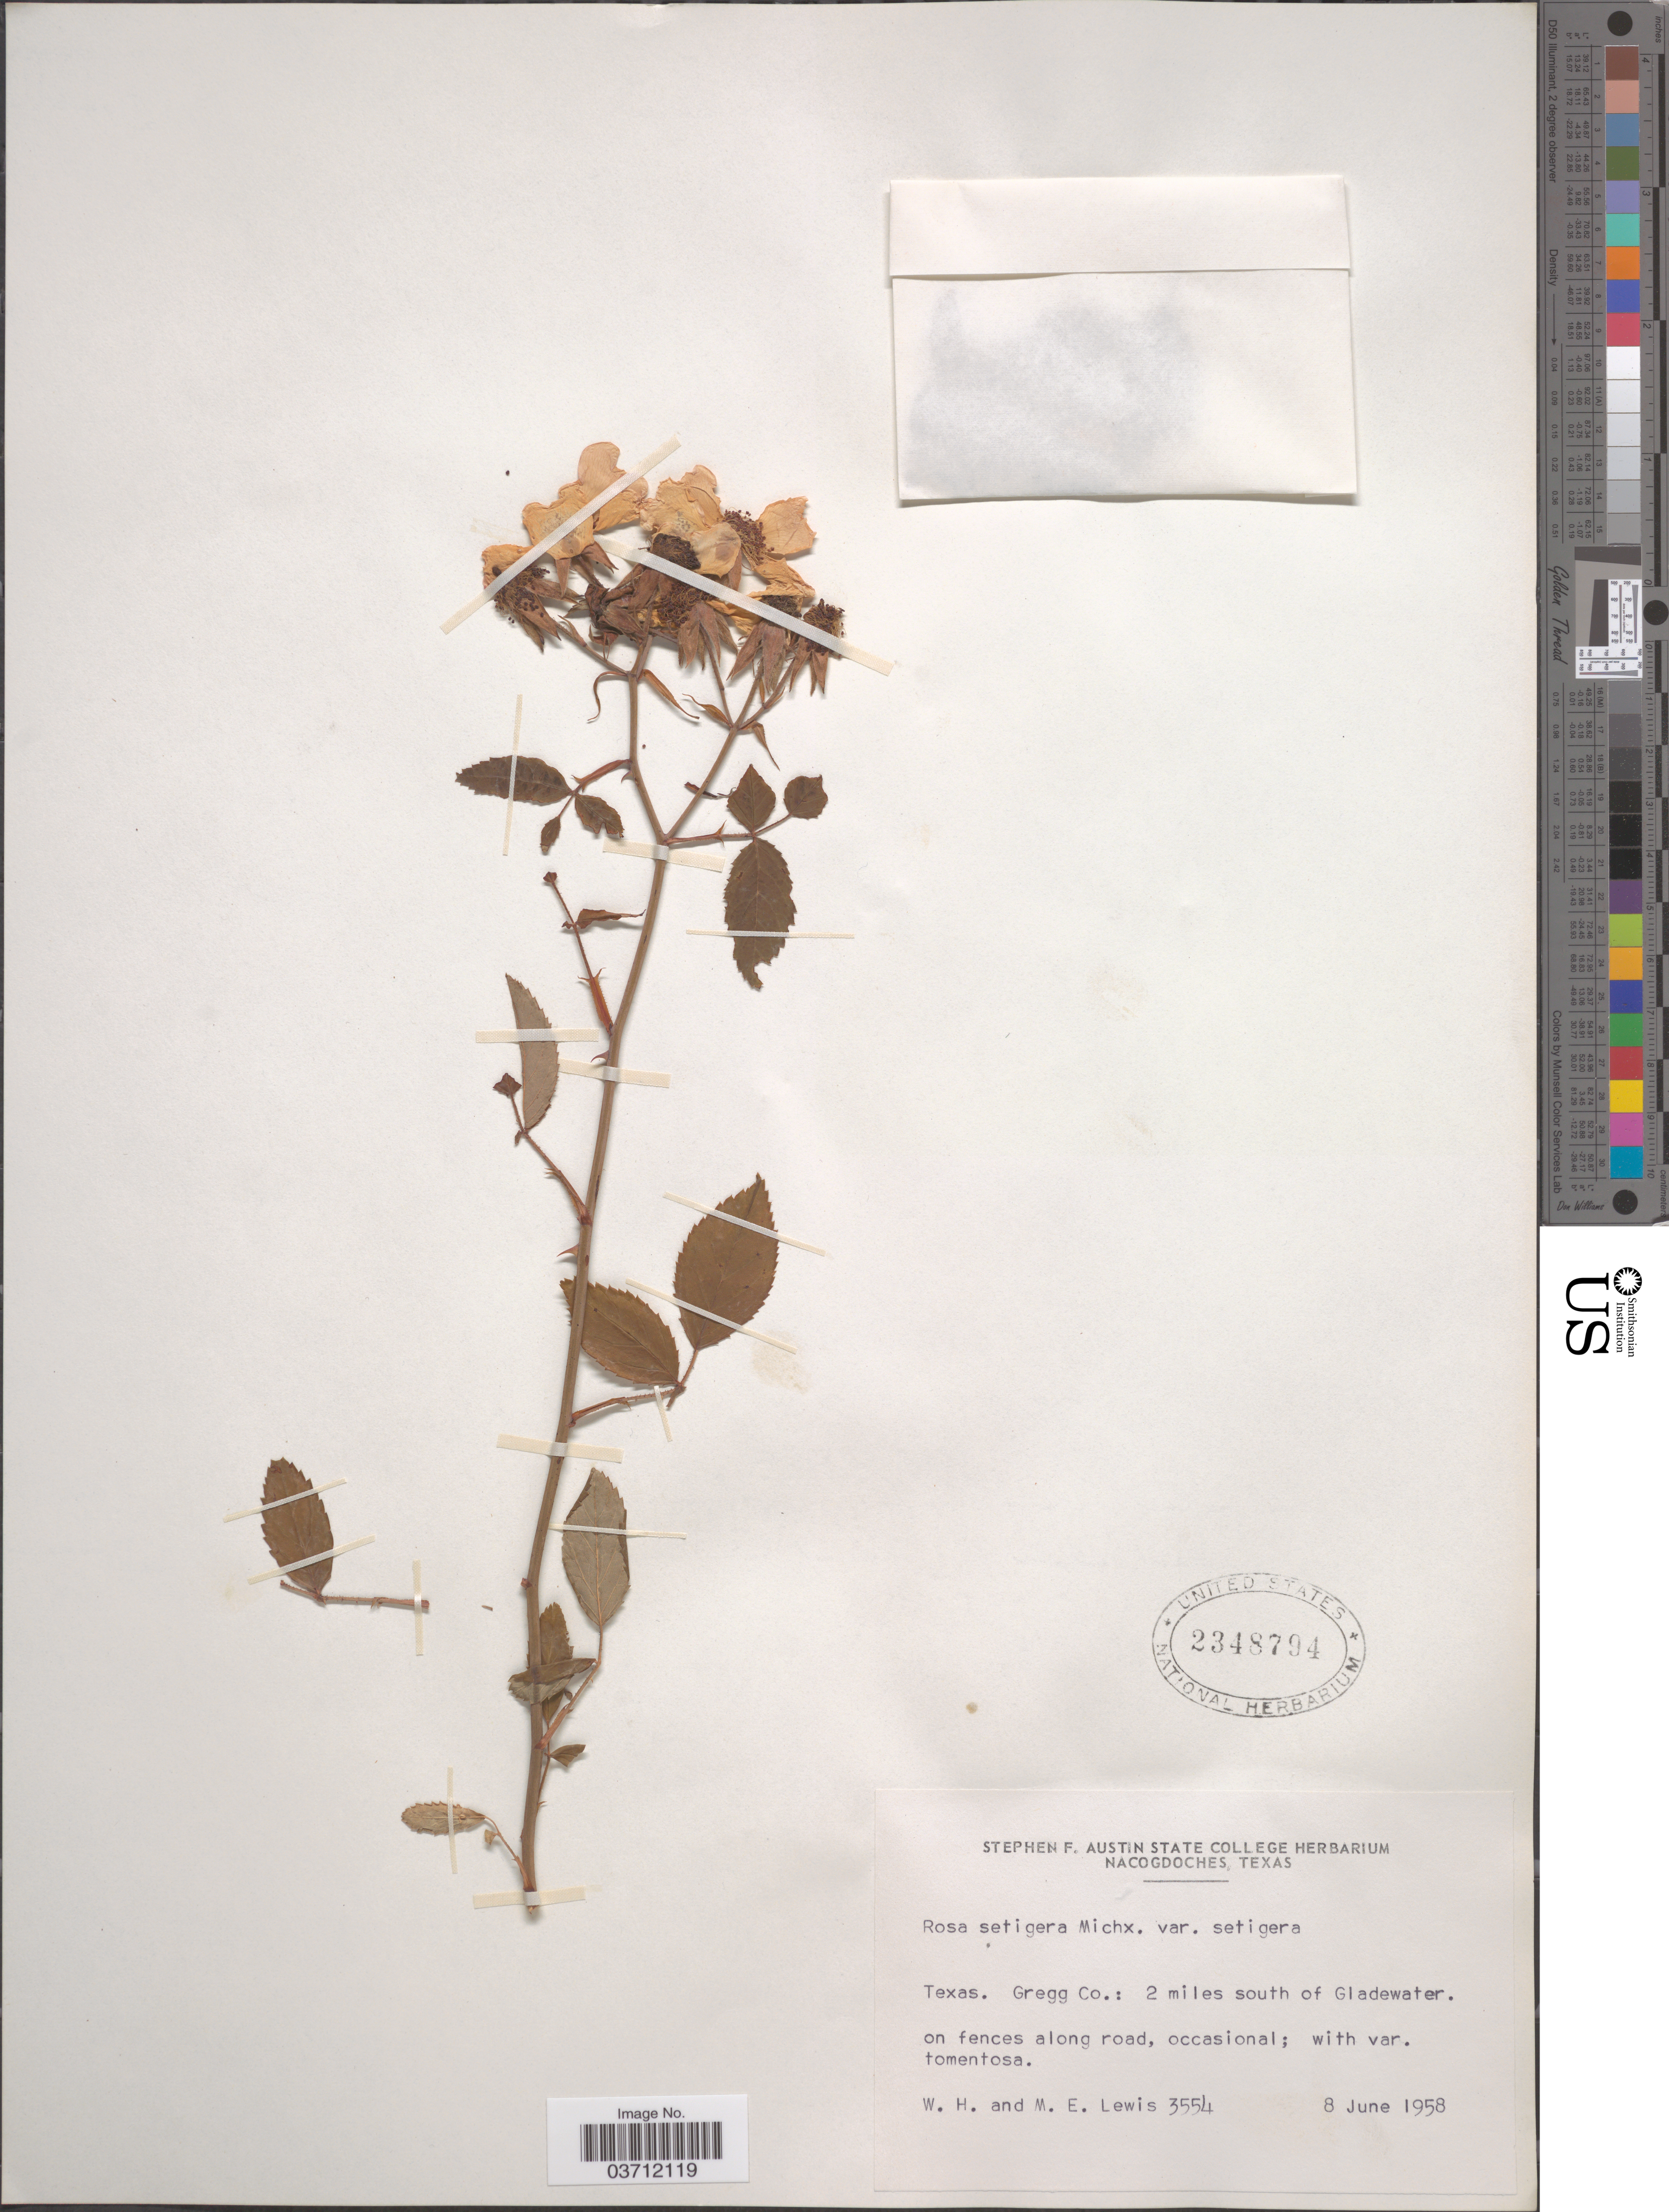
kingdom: Plantae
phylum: Tracheophyta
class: Magnoliopsida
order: Rosales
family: Rosaceae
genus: Rosa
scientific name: Rosa setigera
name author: Michx.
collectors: W. H. Lewis & M. E. Lewis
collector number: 3554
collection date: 1958-06-08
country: United States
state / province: Texas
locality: Gregg Co.: 2 miles south of Gladewater.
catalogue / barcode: US 2348794